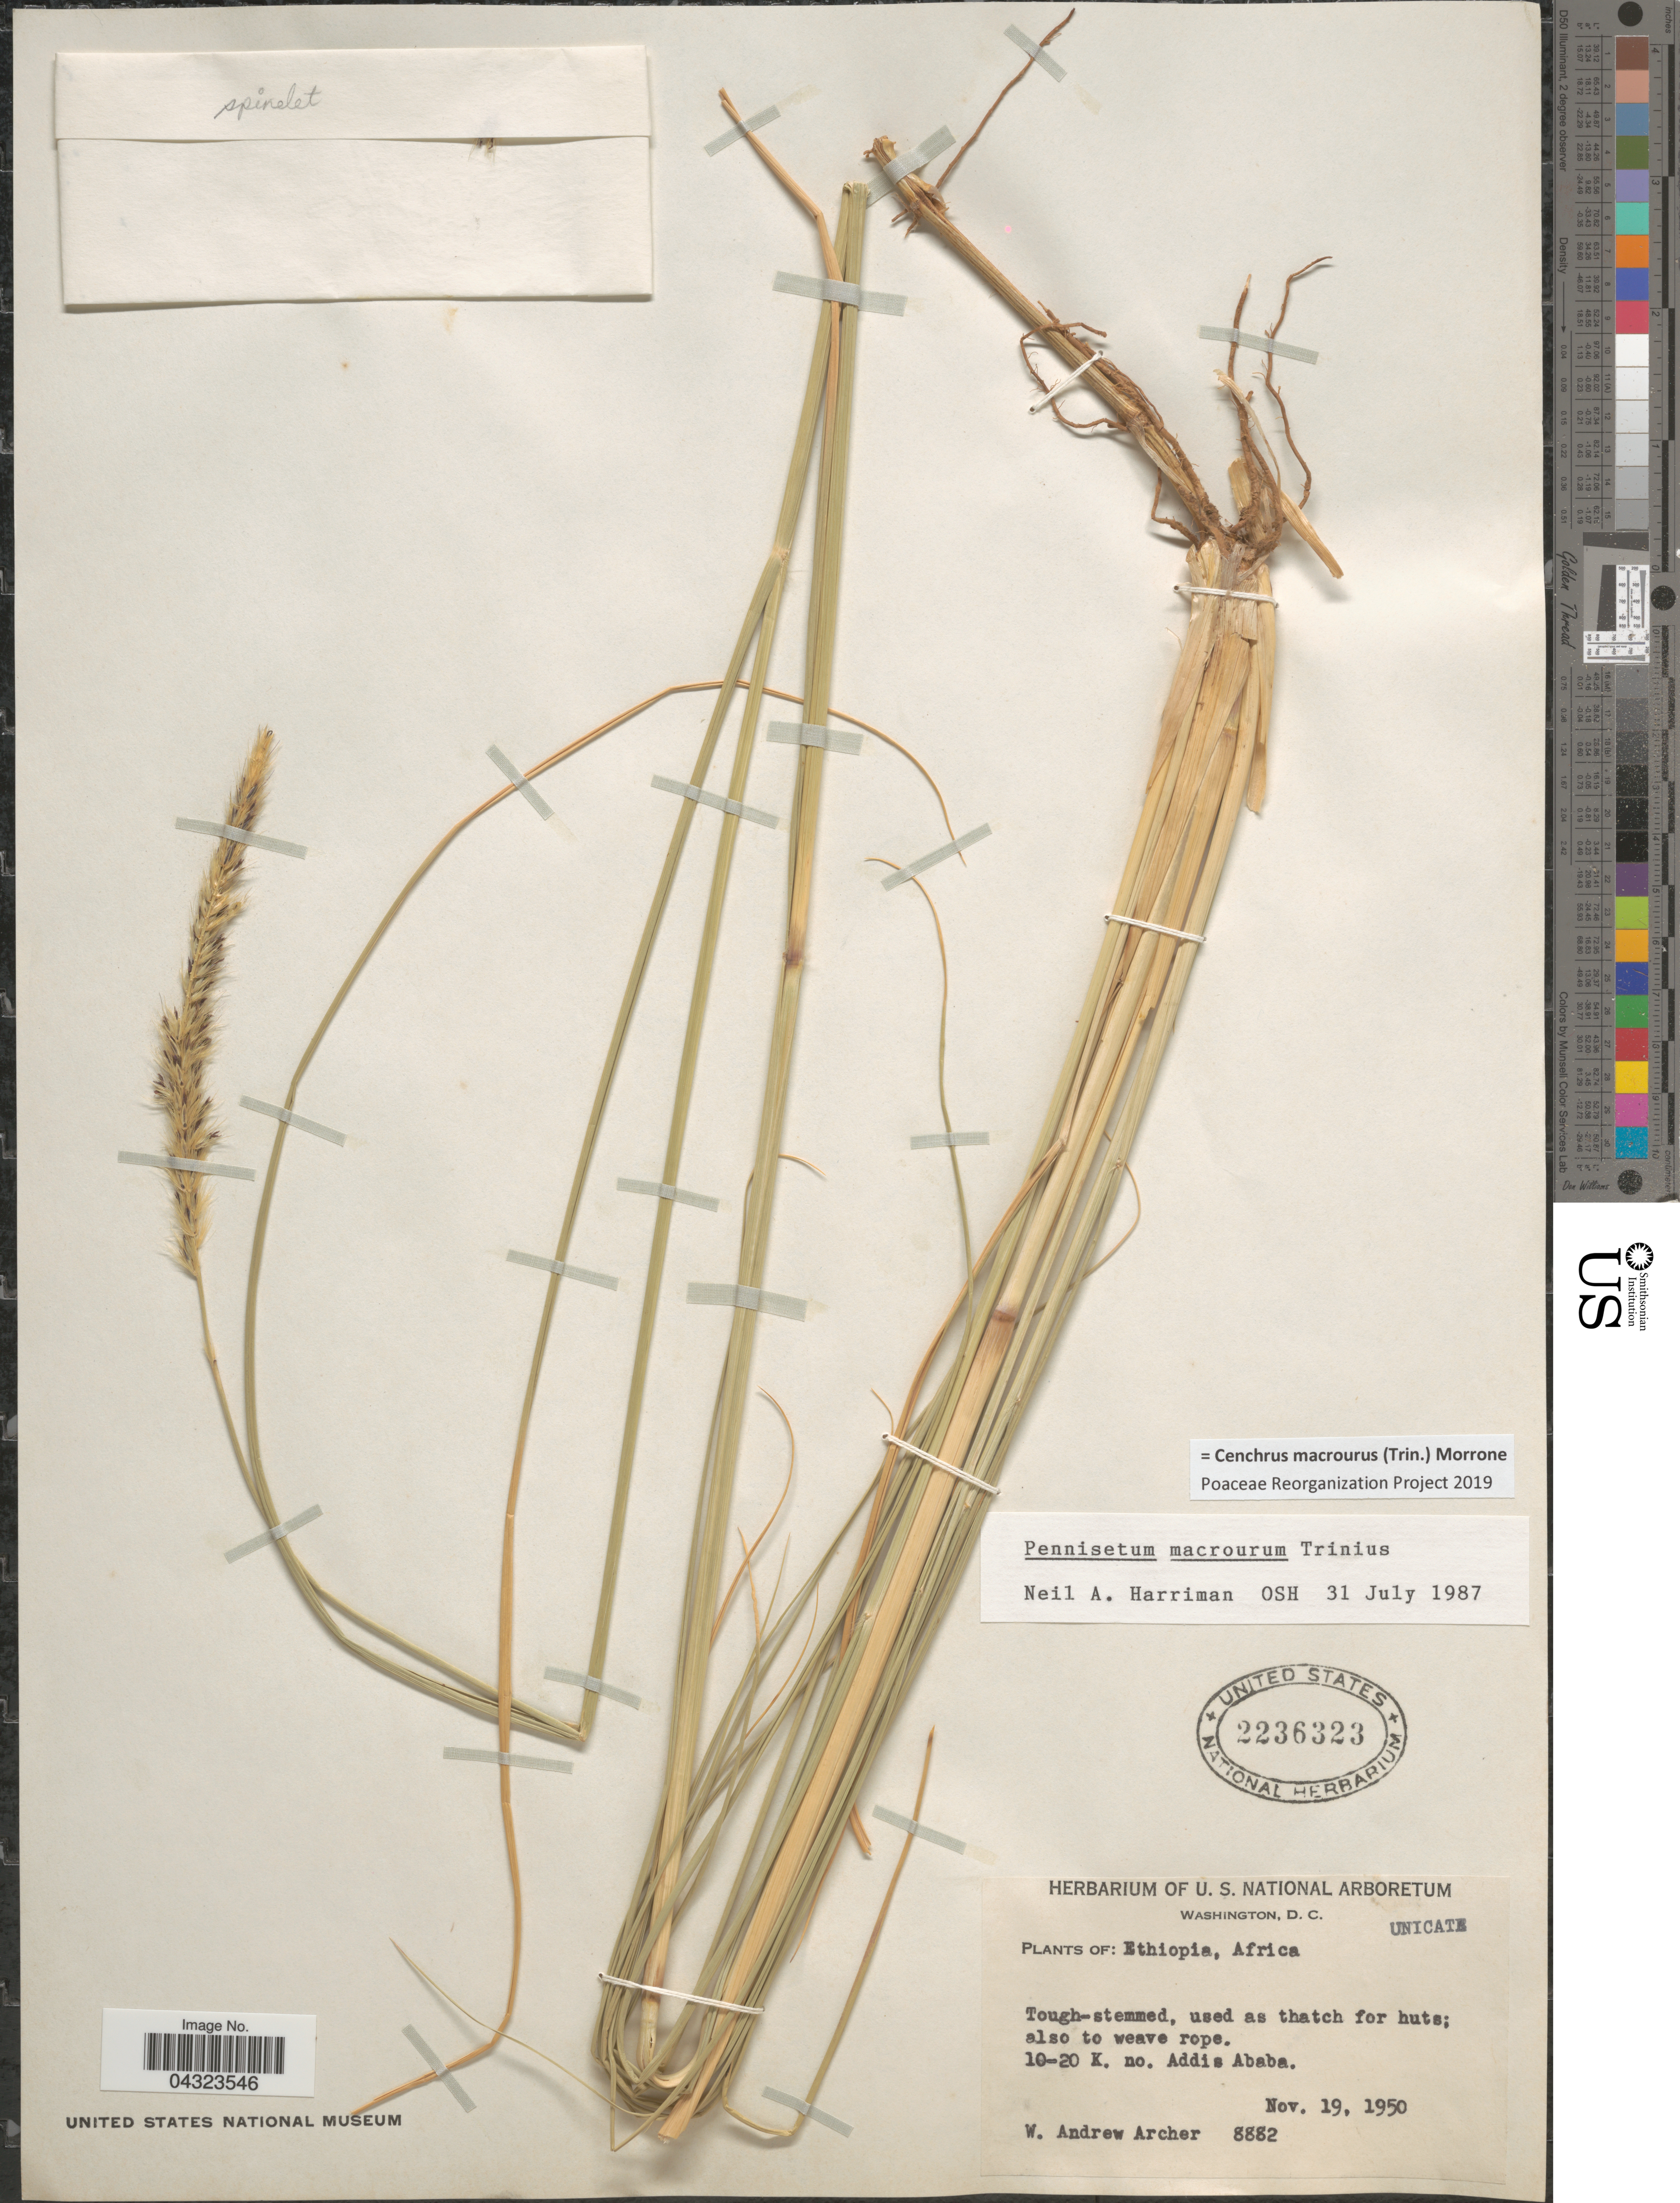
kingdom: Plantae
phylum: Tracheophyta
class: Liliopsida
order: Poales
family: Poaceae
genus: Cenchrus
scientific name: Cenchrus macrourus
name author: (Trin.) Morrone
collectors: W. A. Archer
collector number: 8882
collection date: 1950-11-19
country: Ethiopia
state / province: Addis Ababa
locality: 10-20 K. no. Addis Ababa.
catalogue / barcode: US 2236323